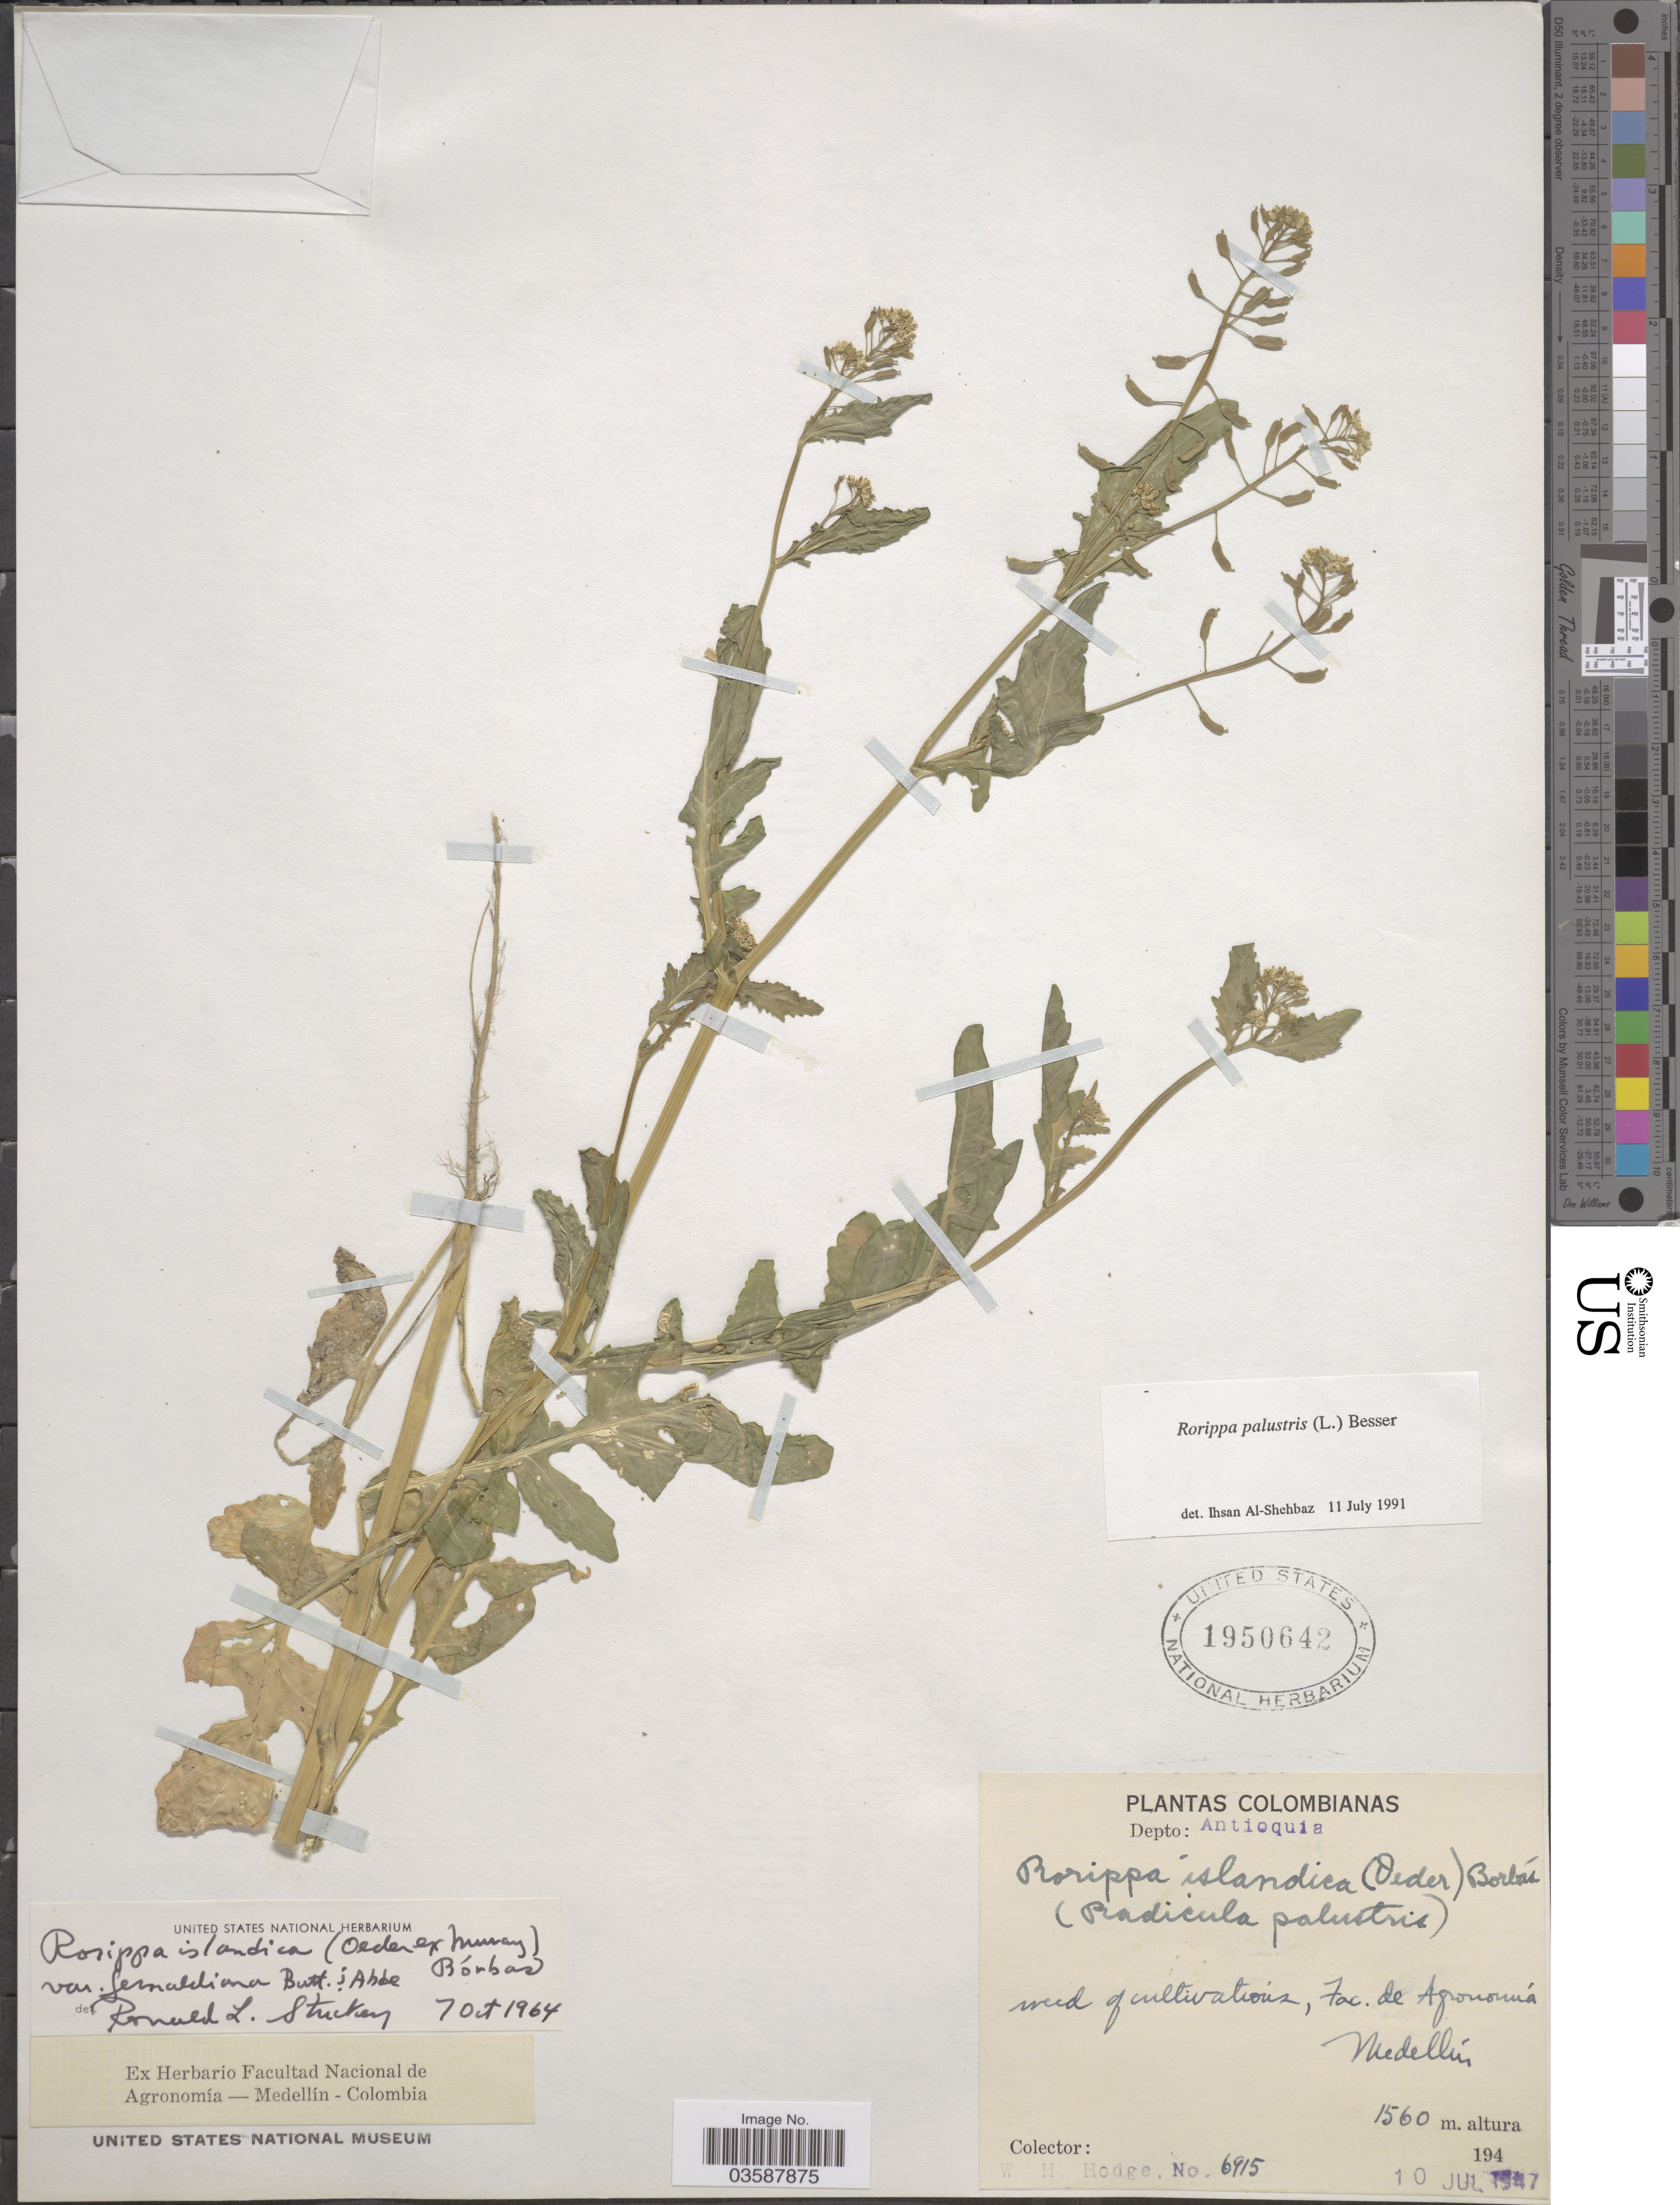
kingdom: Plantae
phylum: Tracheophyta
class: Magnoliopsida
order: Brassicales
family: Brassicaceae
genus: Rorippa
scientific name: Rorippa palustris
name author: (L.) Besser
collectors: W. Hodge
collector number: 6915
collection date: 1947-07-10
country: Colombia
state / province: Antioquia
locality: Fac. de Agronomía Medellín.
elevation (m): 1560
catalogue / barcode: US 1950642